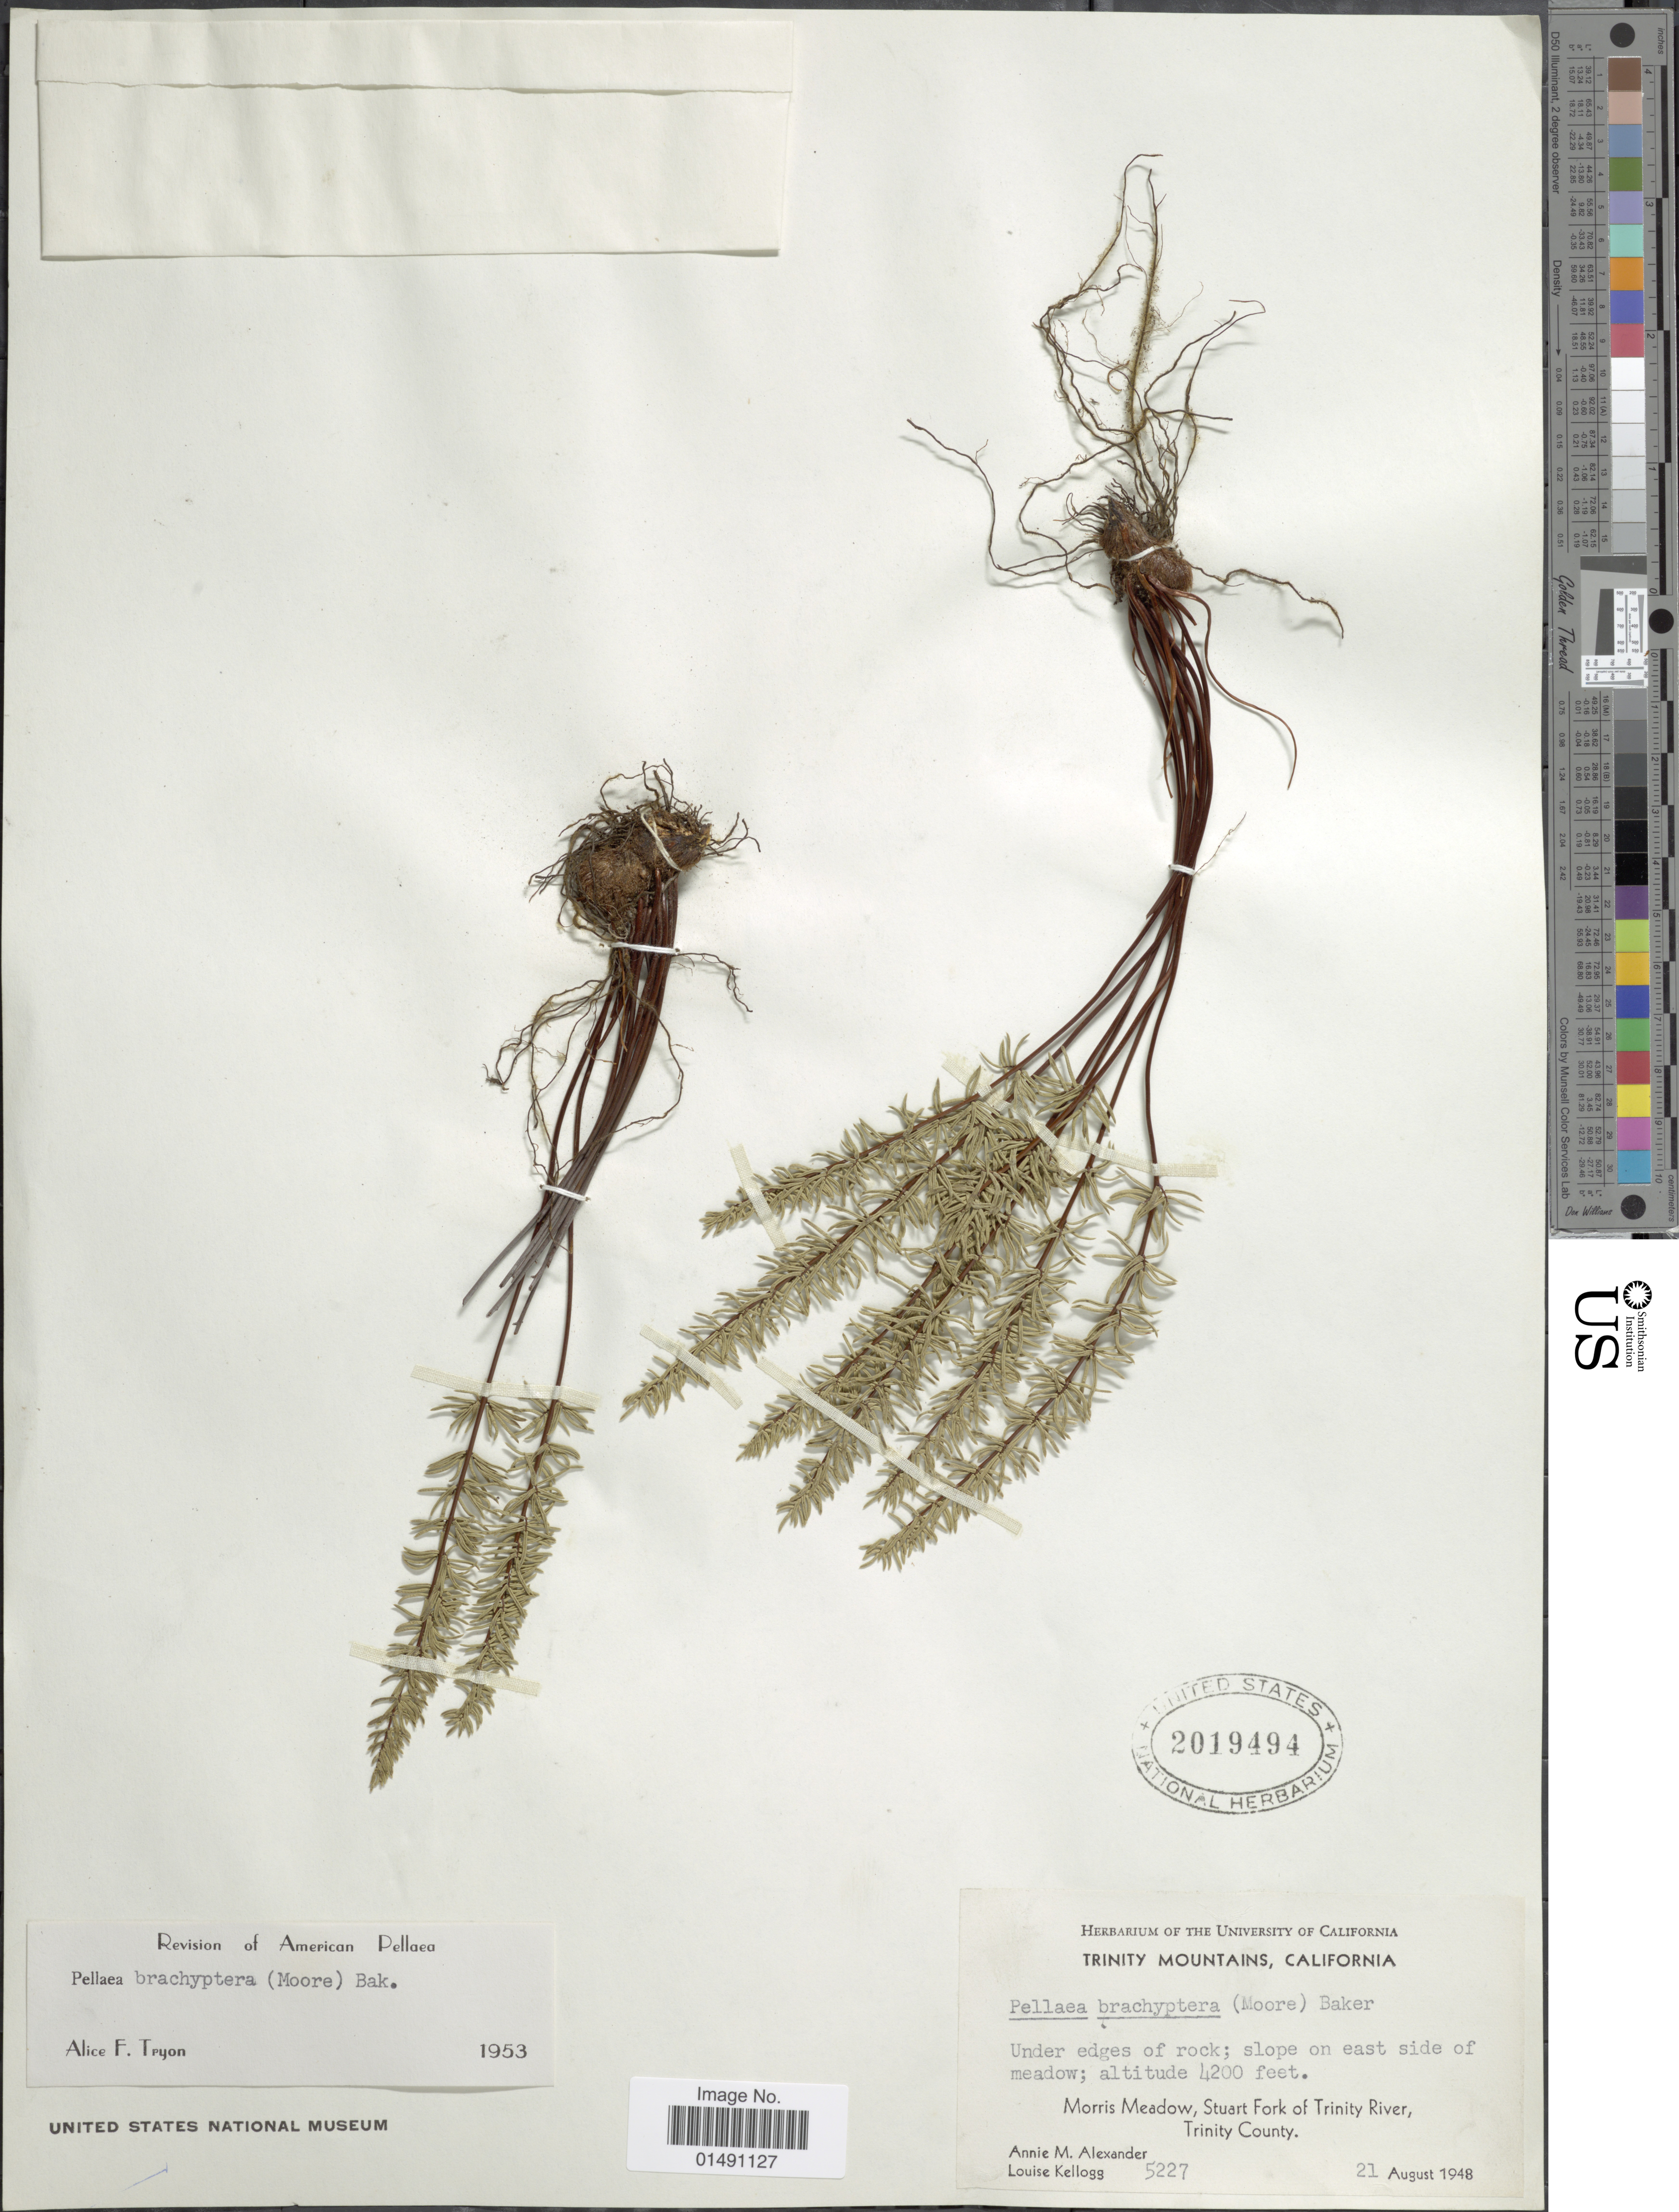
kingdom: Plantae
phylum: Tracheophyta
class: Polypodiopsida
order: Polypodiales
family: Pteridaceae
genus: Pellaea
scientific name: Pellaea brachyptera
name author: (T. Moore) Baker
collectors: A. M. Alexander & L. Kellogg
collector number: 5227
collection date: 1948-08-21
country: United States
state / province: California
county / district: Trinity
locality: Trinity Mountains, slope on east side of meadow, Morris Meadow, Stuart Fork of Trinity River, Trinitty County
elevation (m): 1280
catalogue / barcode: US 2019494